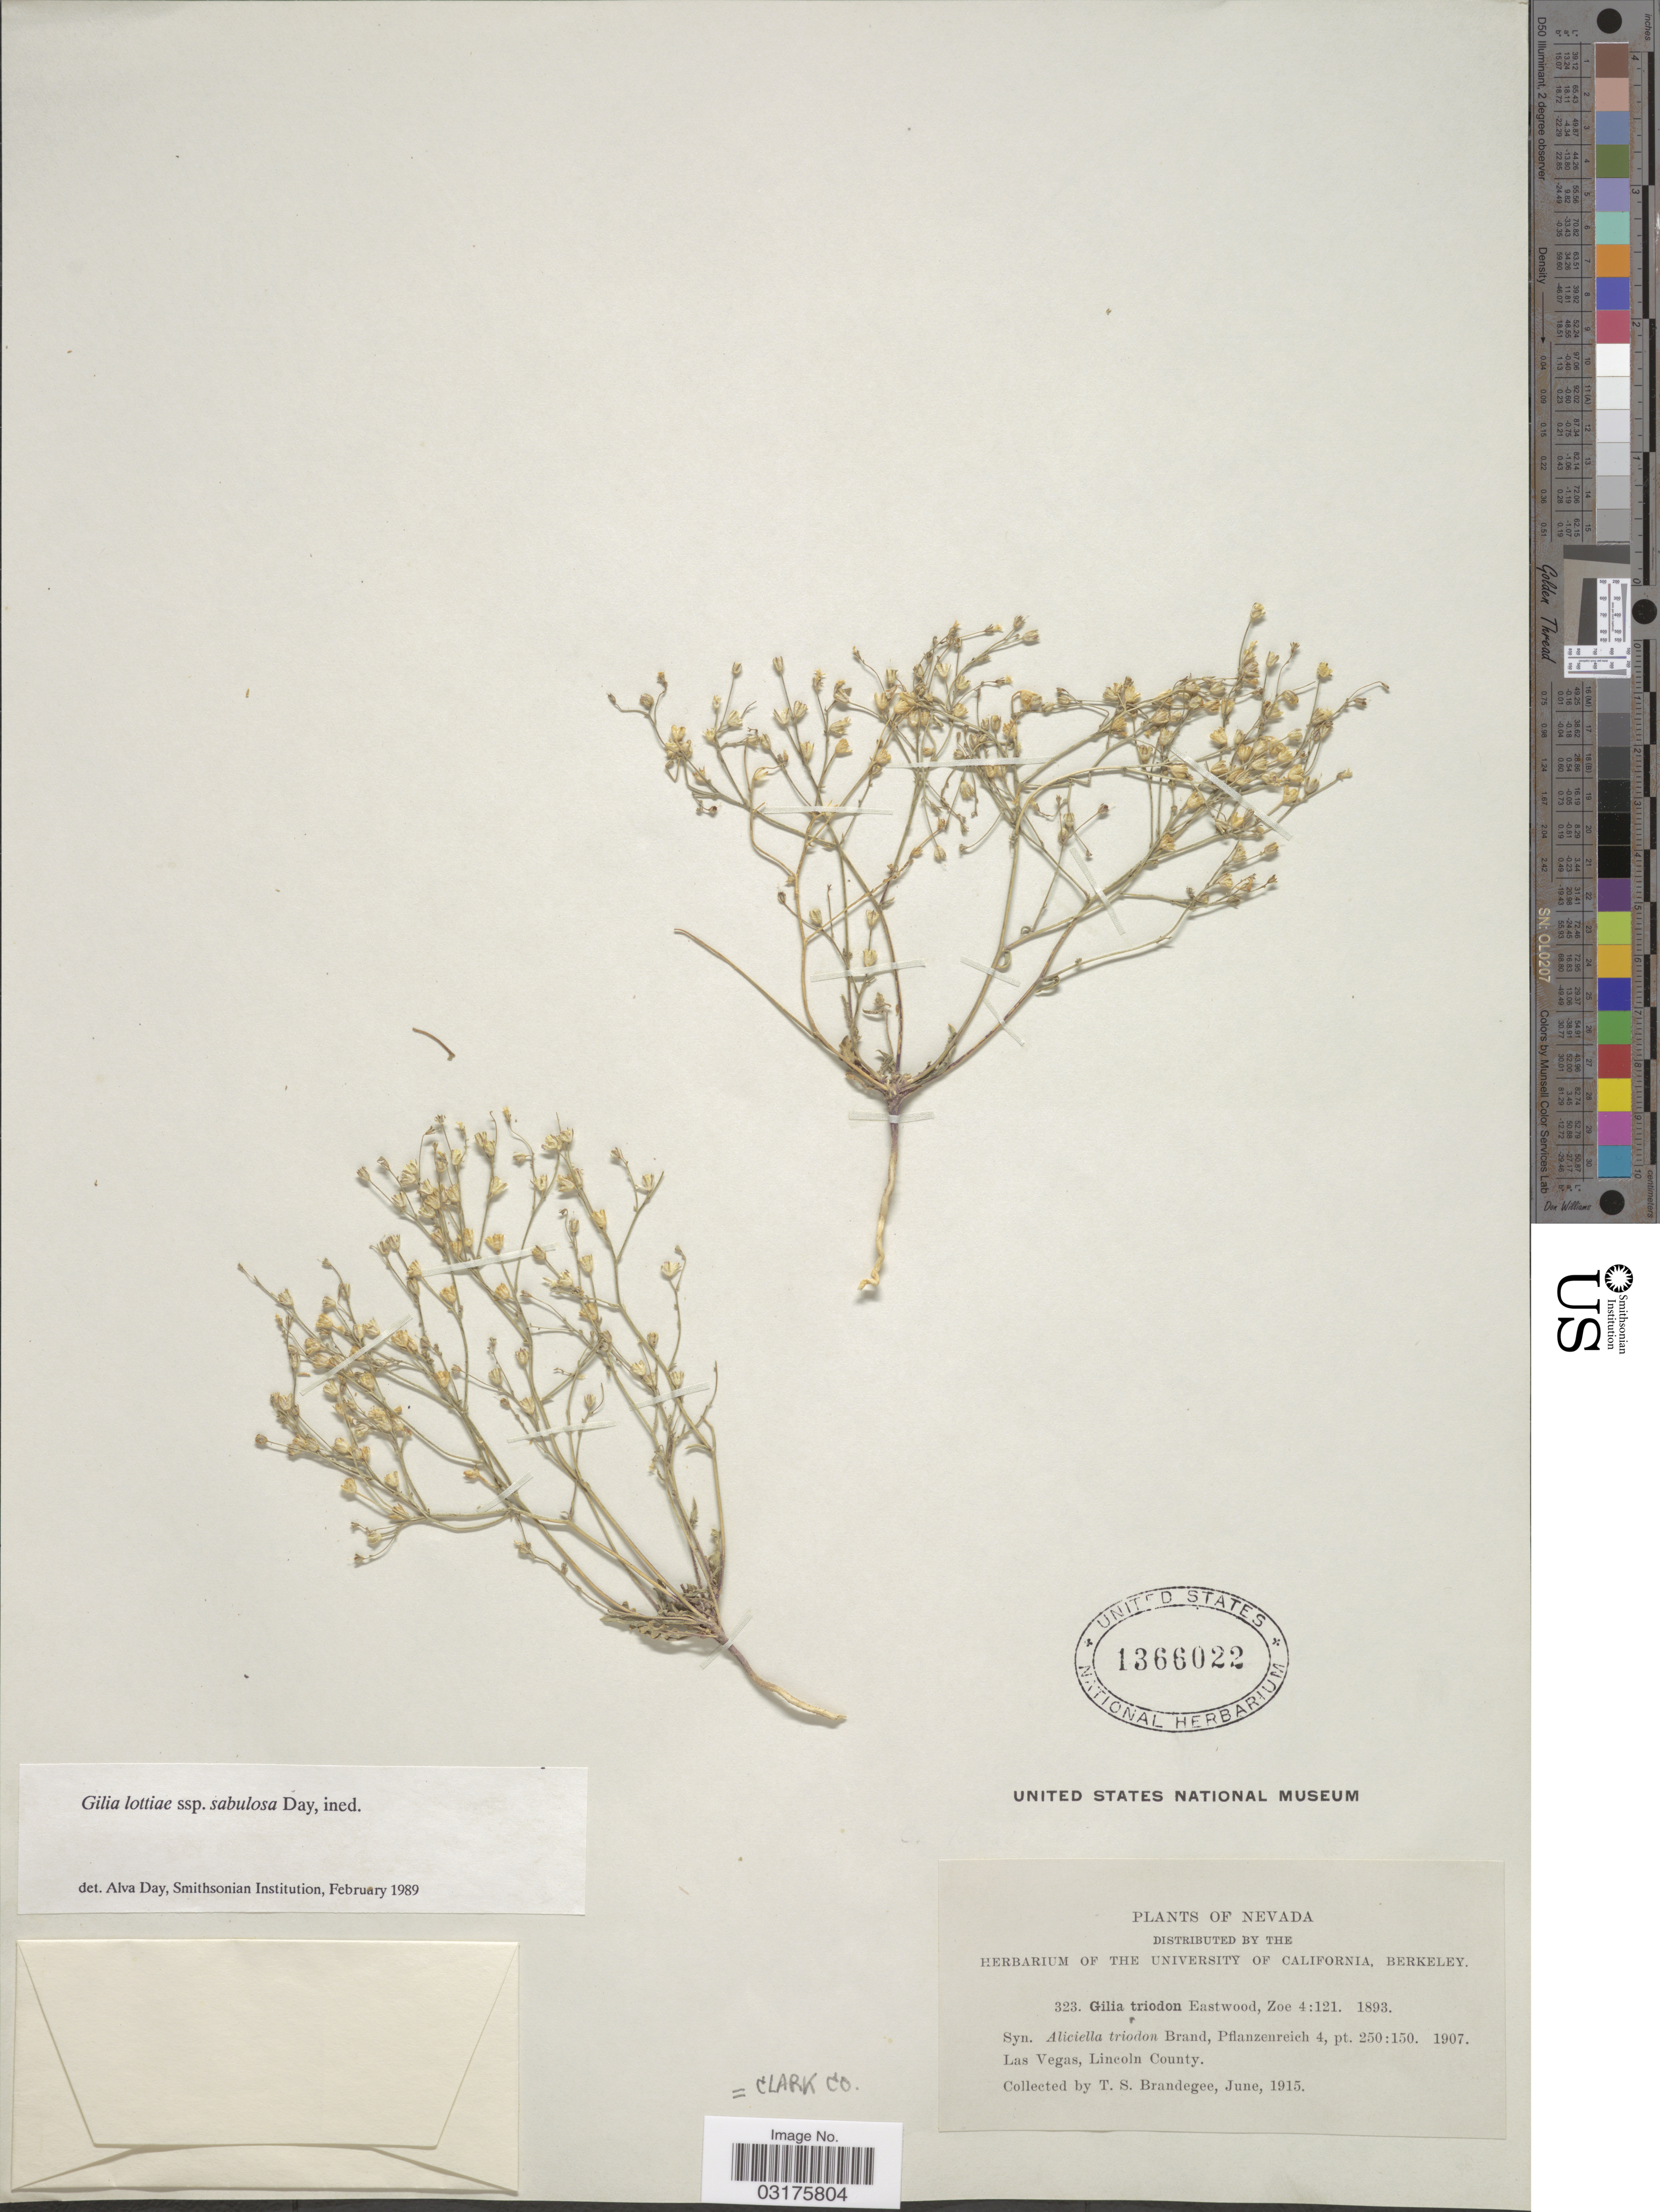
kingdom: Plantae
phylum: Tracheophyta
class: Magnoliopsida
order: Ericales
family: Polemoniaceae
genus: Aliciella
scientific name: Aliciella sp.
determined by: Strong, Mark T., (BOT), Smithsonian Institution - National Museum of Natural History (UNITED STATES)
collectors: T. S. Brandegee (herbarium)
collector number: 323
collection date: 1915-06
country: United States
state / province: Nevada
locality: Las Vegas, Lincoln County. Clark Co.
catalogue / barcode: US 1366022